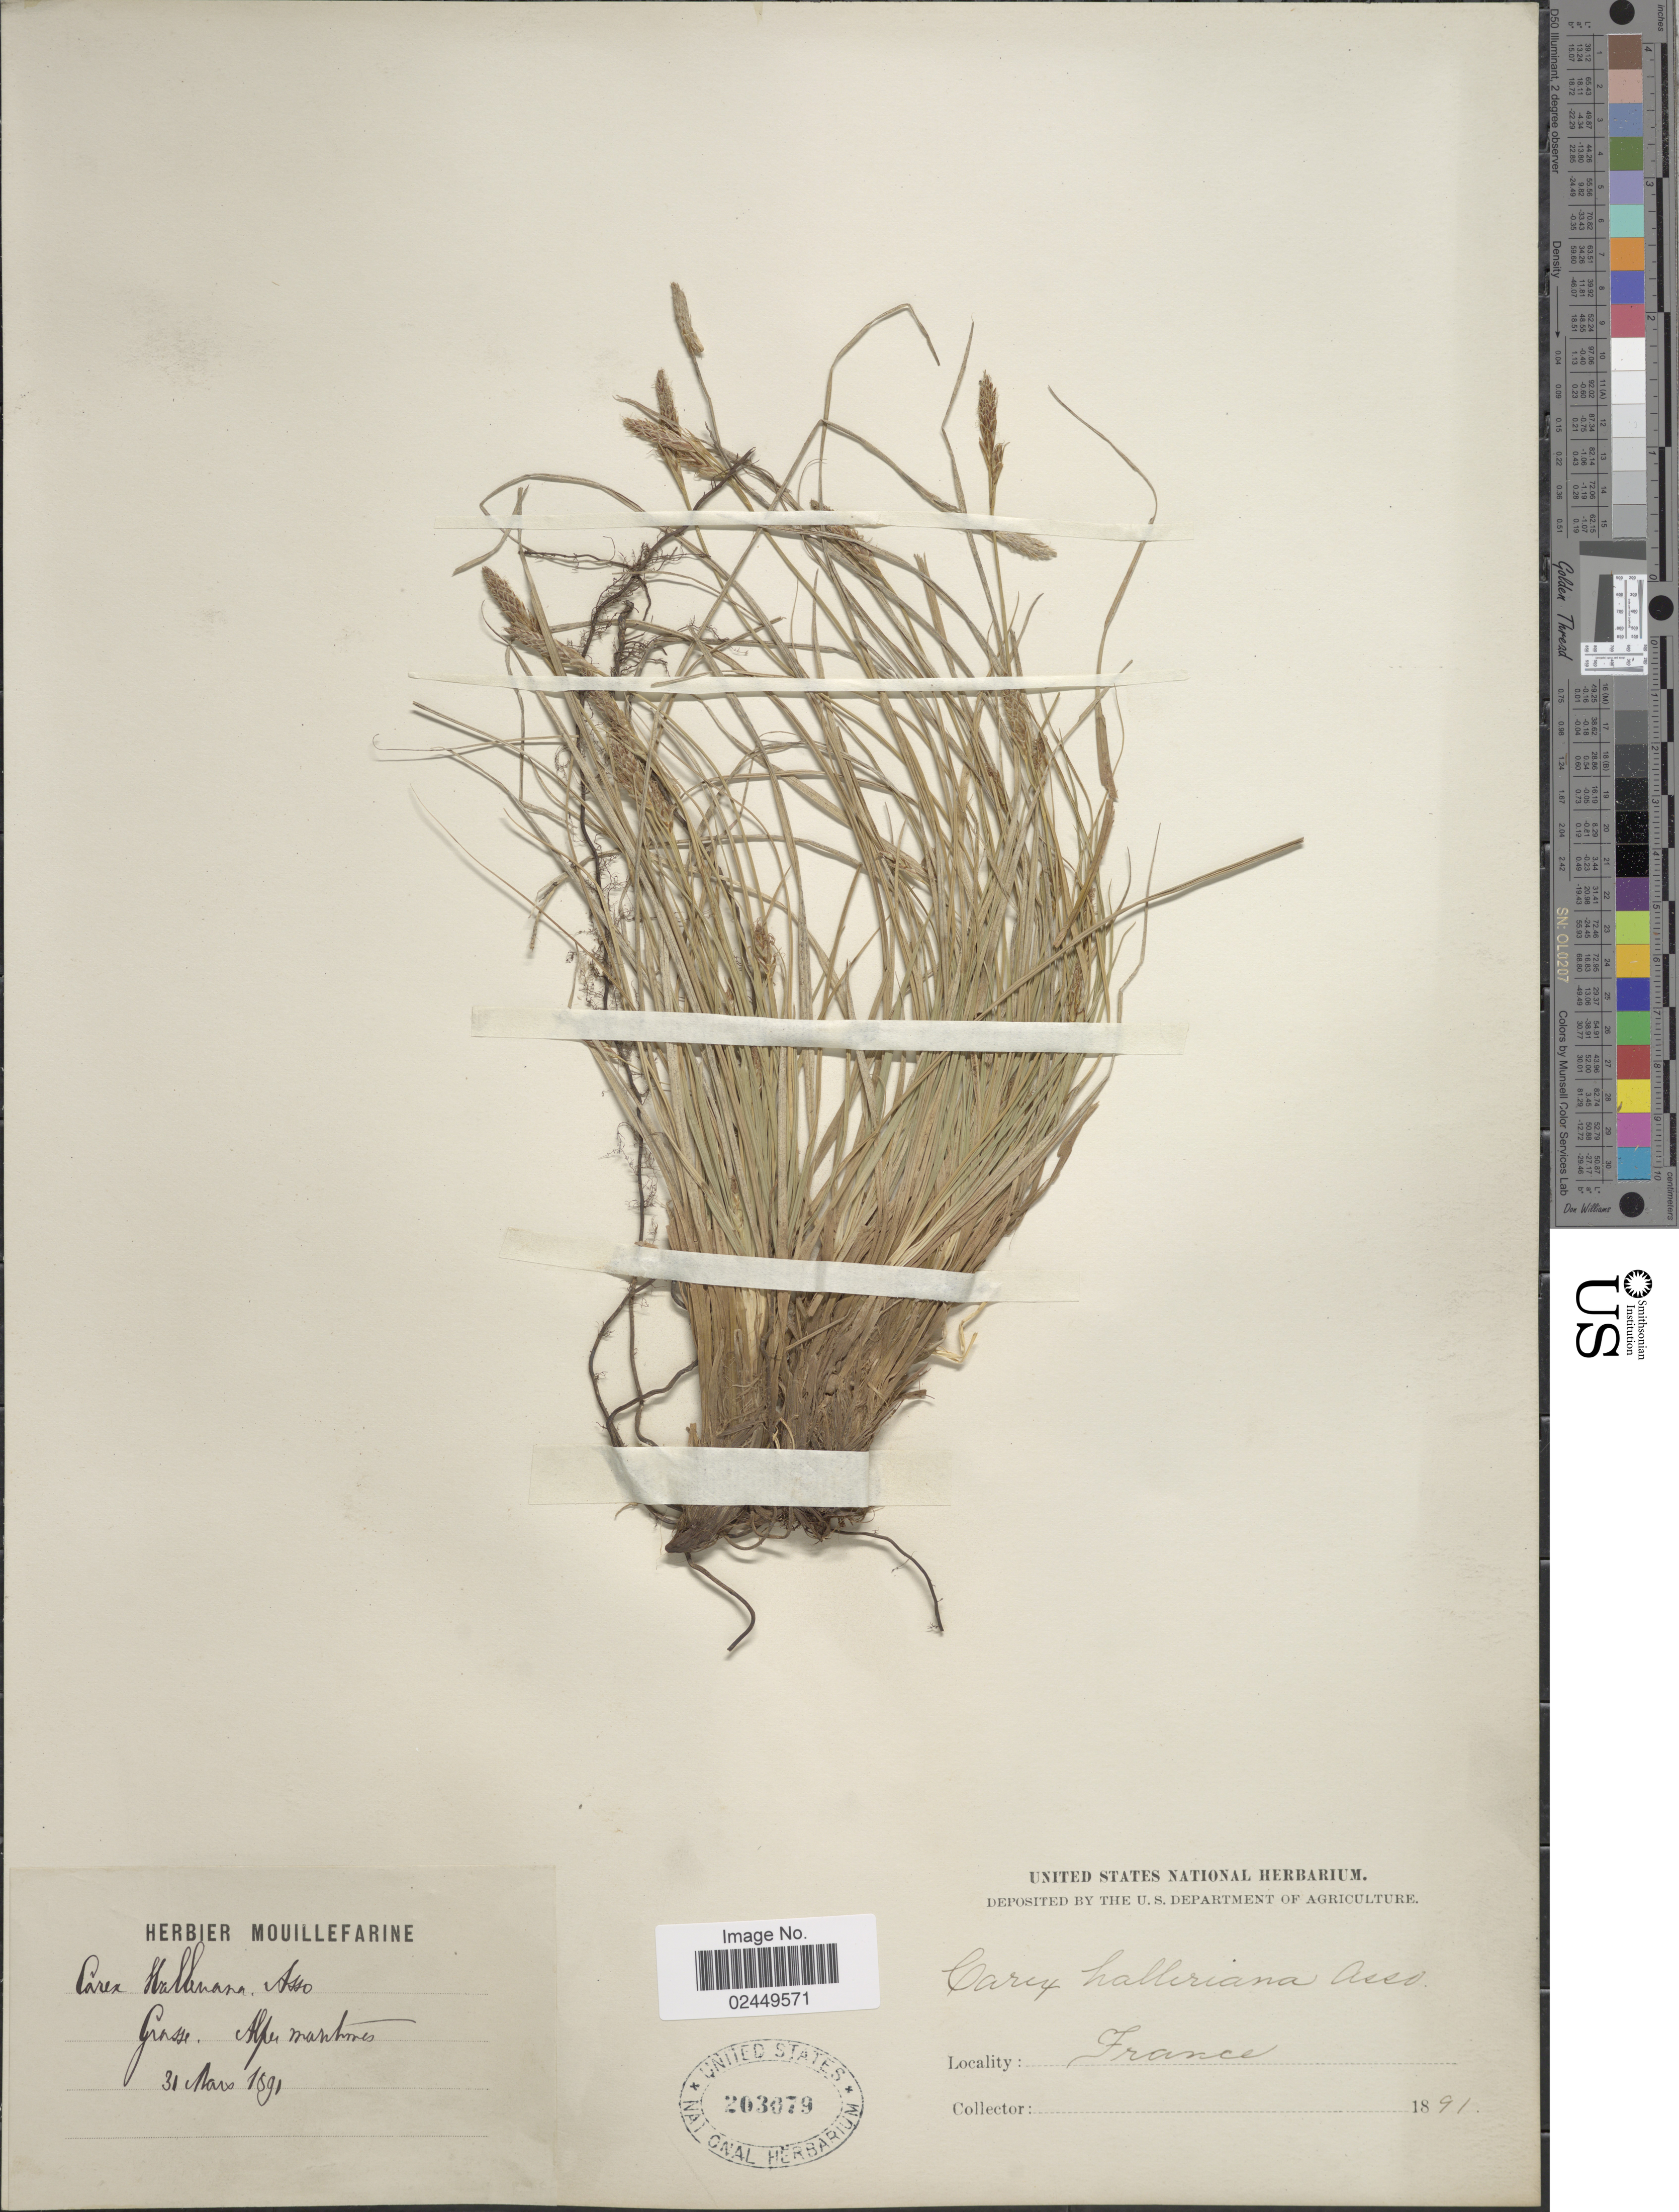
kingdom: Plantae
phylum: Tracheophyta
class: Liliopsida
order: Poales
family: Cyperaceae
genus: Carex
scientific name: Carex halleriana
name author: Asso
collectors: ex herb. Mouillefarine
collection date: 1891-03-31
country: France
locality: France, Grasse Alpes Maritimes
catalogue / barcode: US 203079